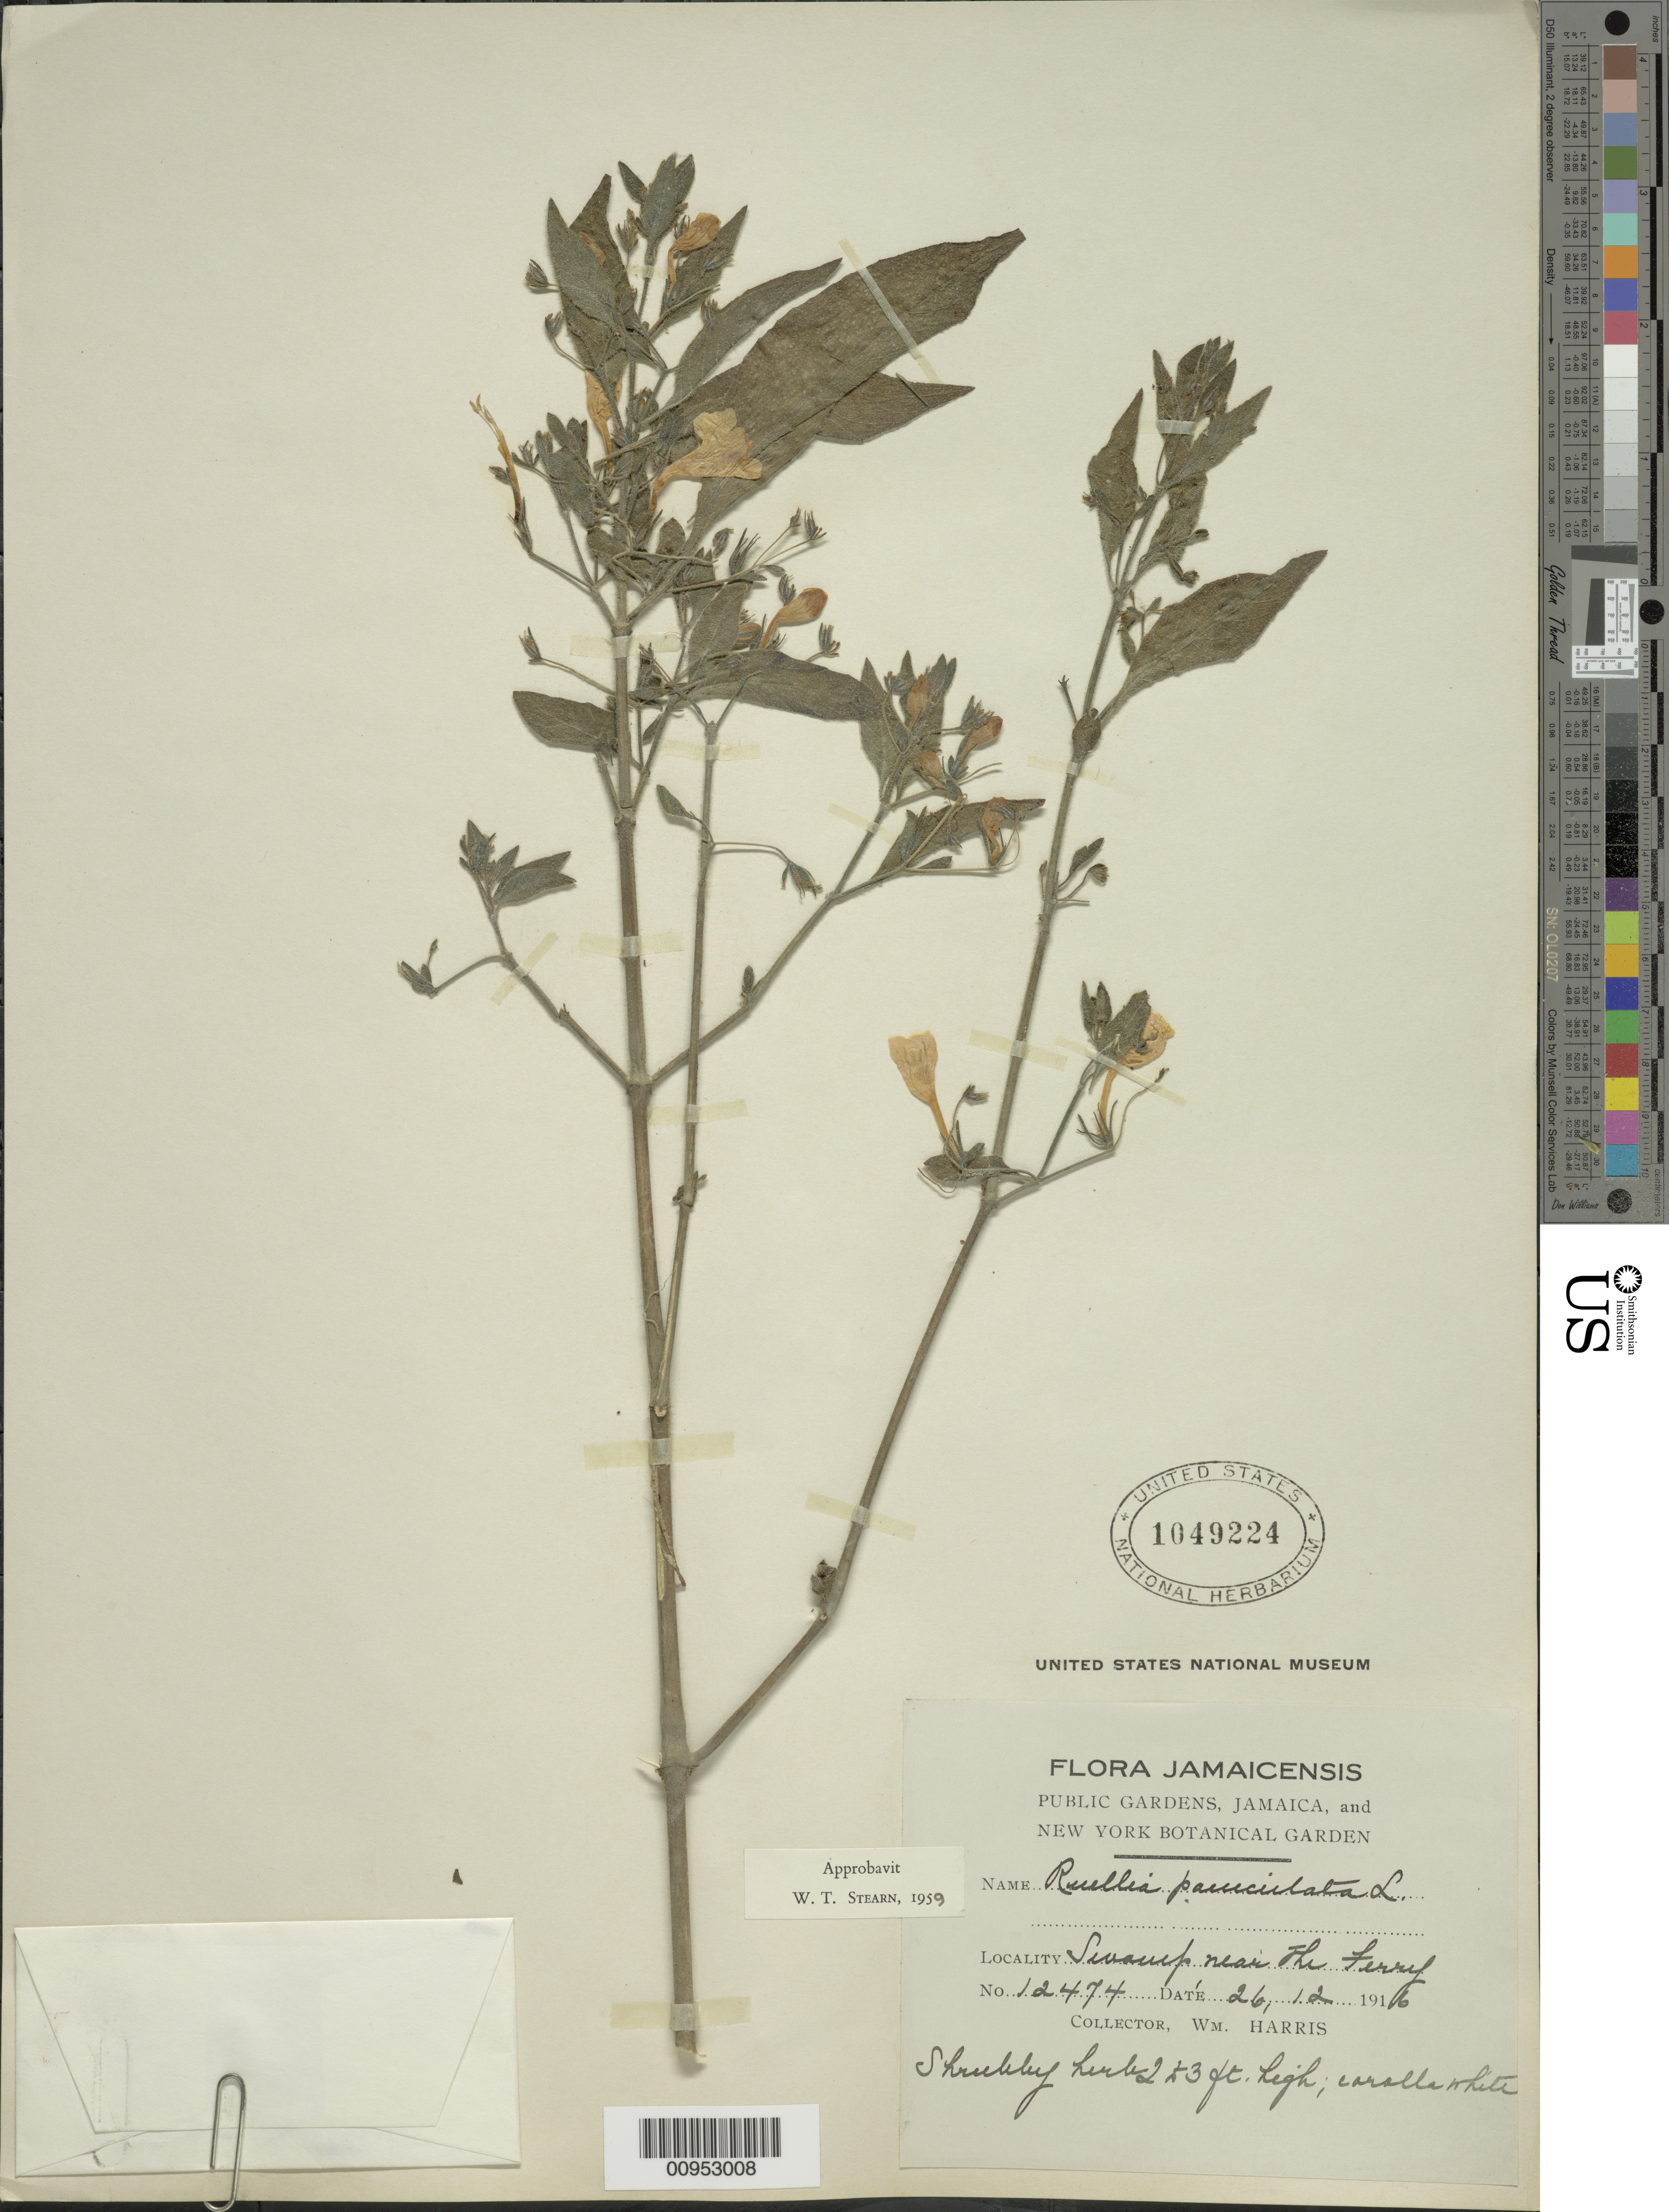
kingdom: Plantae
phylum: Tracheophyta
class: Magnoliopsida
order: Lamiales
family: Acanthaceae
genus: Ruellia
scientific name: Ruellia paniculata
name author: L.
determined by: Stearn, William T.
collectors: W. H. Harris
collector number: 12474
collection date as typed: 26 Dec 1916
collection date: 1916-12-26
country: Jamaica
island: Jamaica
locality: Near the ferry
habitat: Swamp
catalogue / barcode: US 1049224